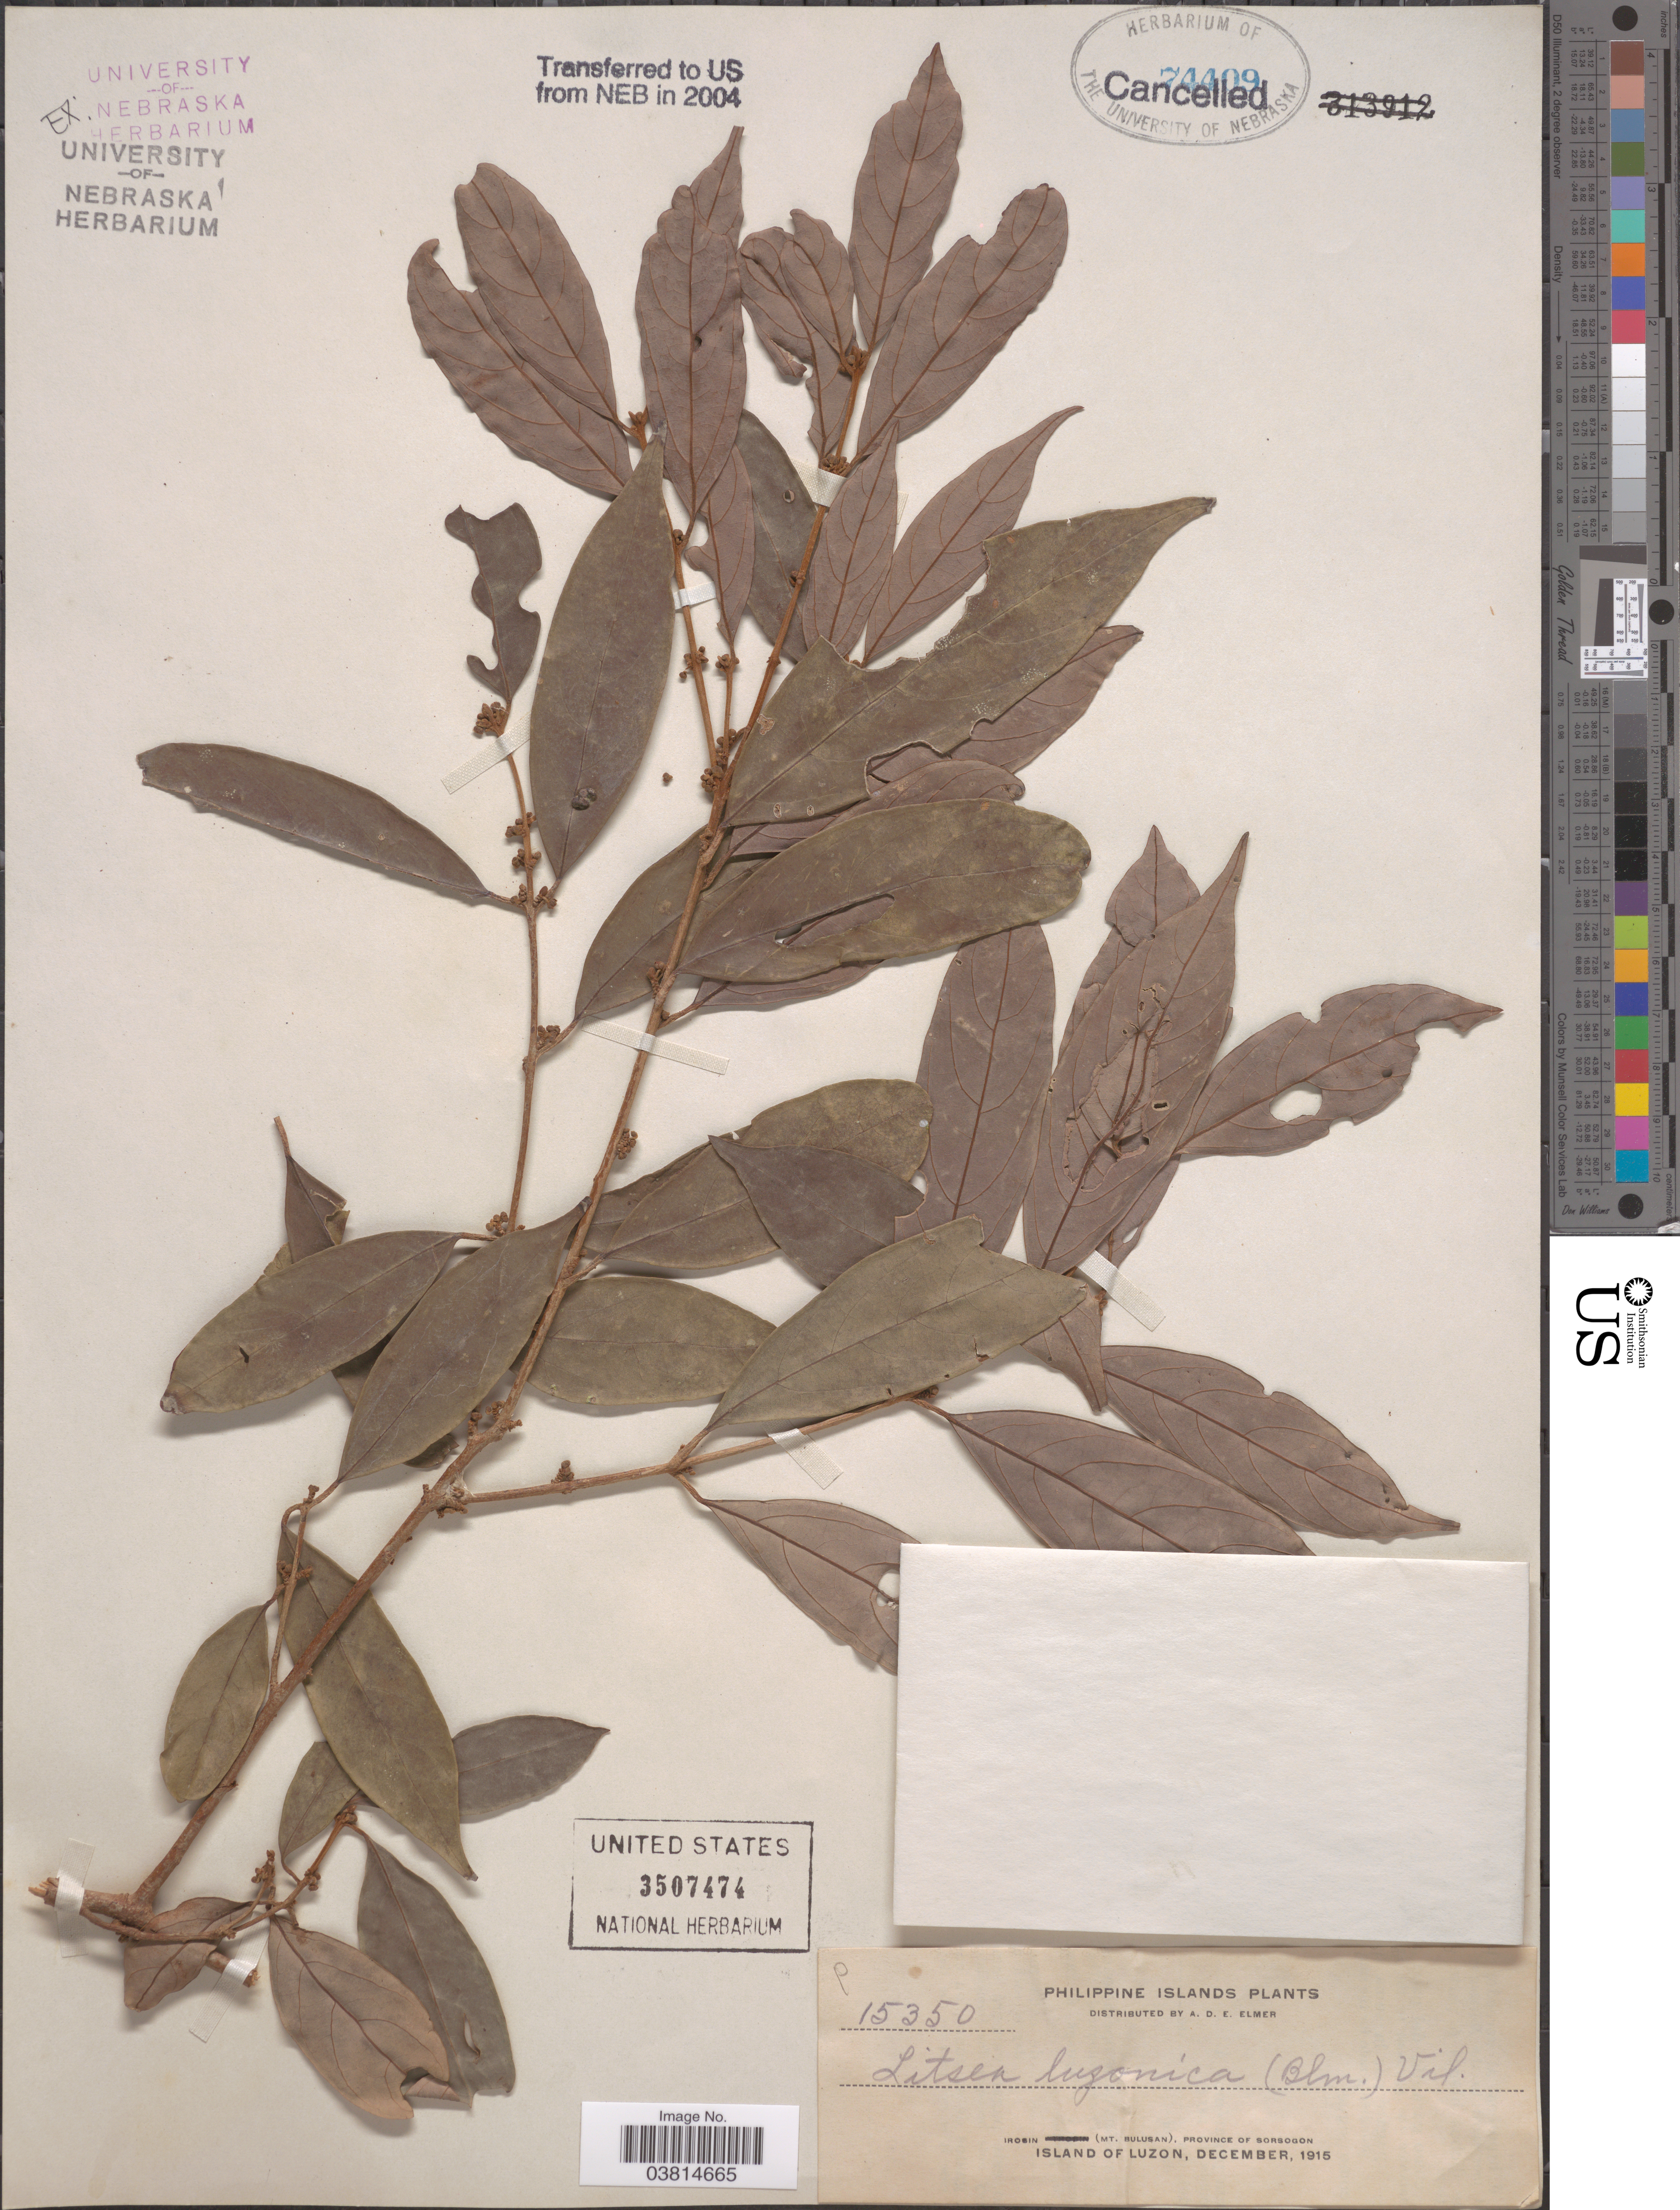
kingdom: Plantae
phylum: Tracheophyta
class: Magnoliopsida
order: Laurales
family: Lauraceae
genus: Litsea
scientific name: Litsea micrantha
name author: Merr.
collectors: A. D. E. Elmer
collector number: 15350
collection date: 1915-12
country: Philippines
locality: Irosin (Mt. Bulusan), Province of Sorsogon. Island of Luzon.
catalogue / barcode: US 3507474